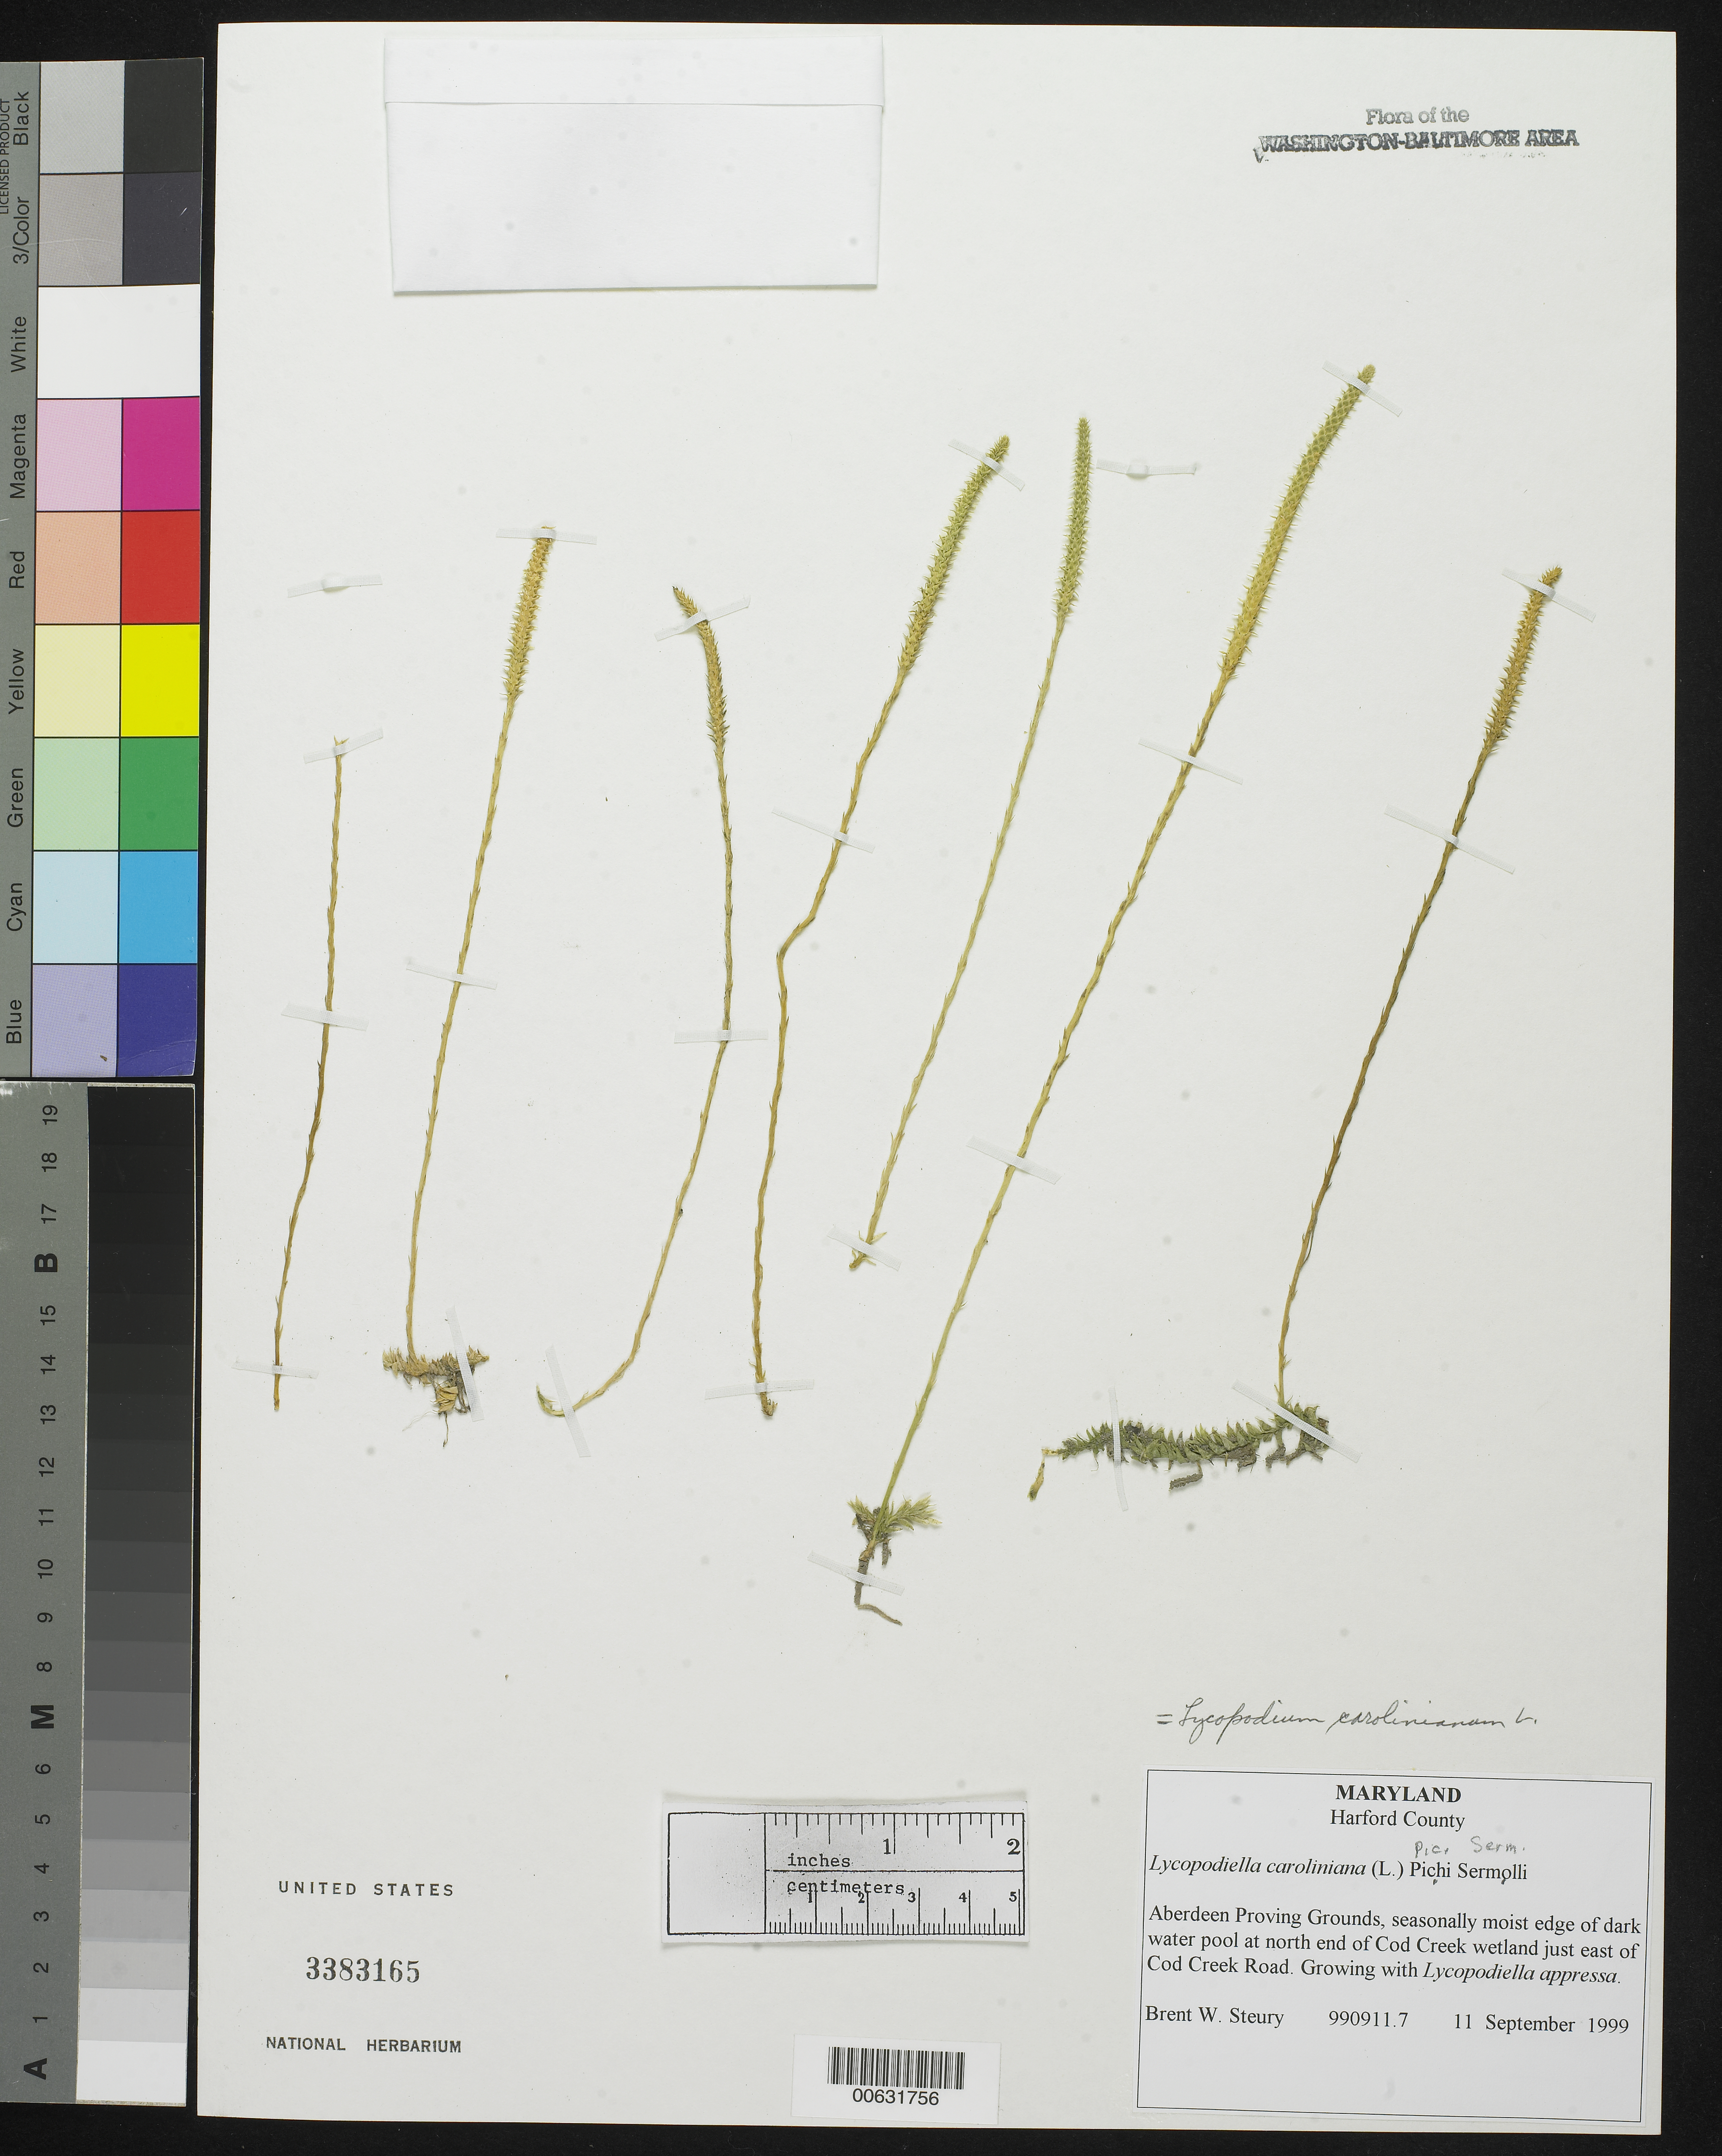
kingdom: Plantae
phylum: Tracheophyta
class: Lycopodiopsida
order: Lycopodiales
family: Lycopodiaceae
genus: Pseudolycopodiella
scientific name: Pseudolycopodiella caroliniana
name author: (L.) Holub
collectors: B. Steury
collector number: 990911.7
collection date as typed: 11 Sep 1999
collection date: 1999-09-11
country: United States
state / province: Maryland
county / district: Harford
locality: Aberdeen Proving Grounds, North end of Cod Creek, east of Cod Creek Road.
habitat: Seasonally moist edge of dark water pool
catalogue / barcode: US 3383165